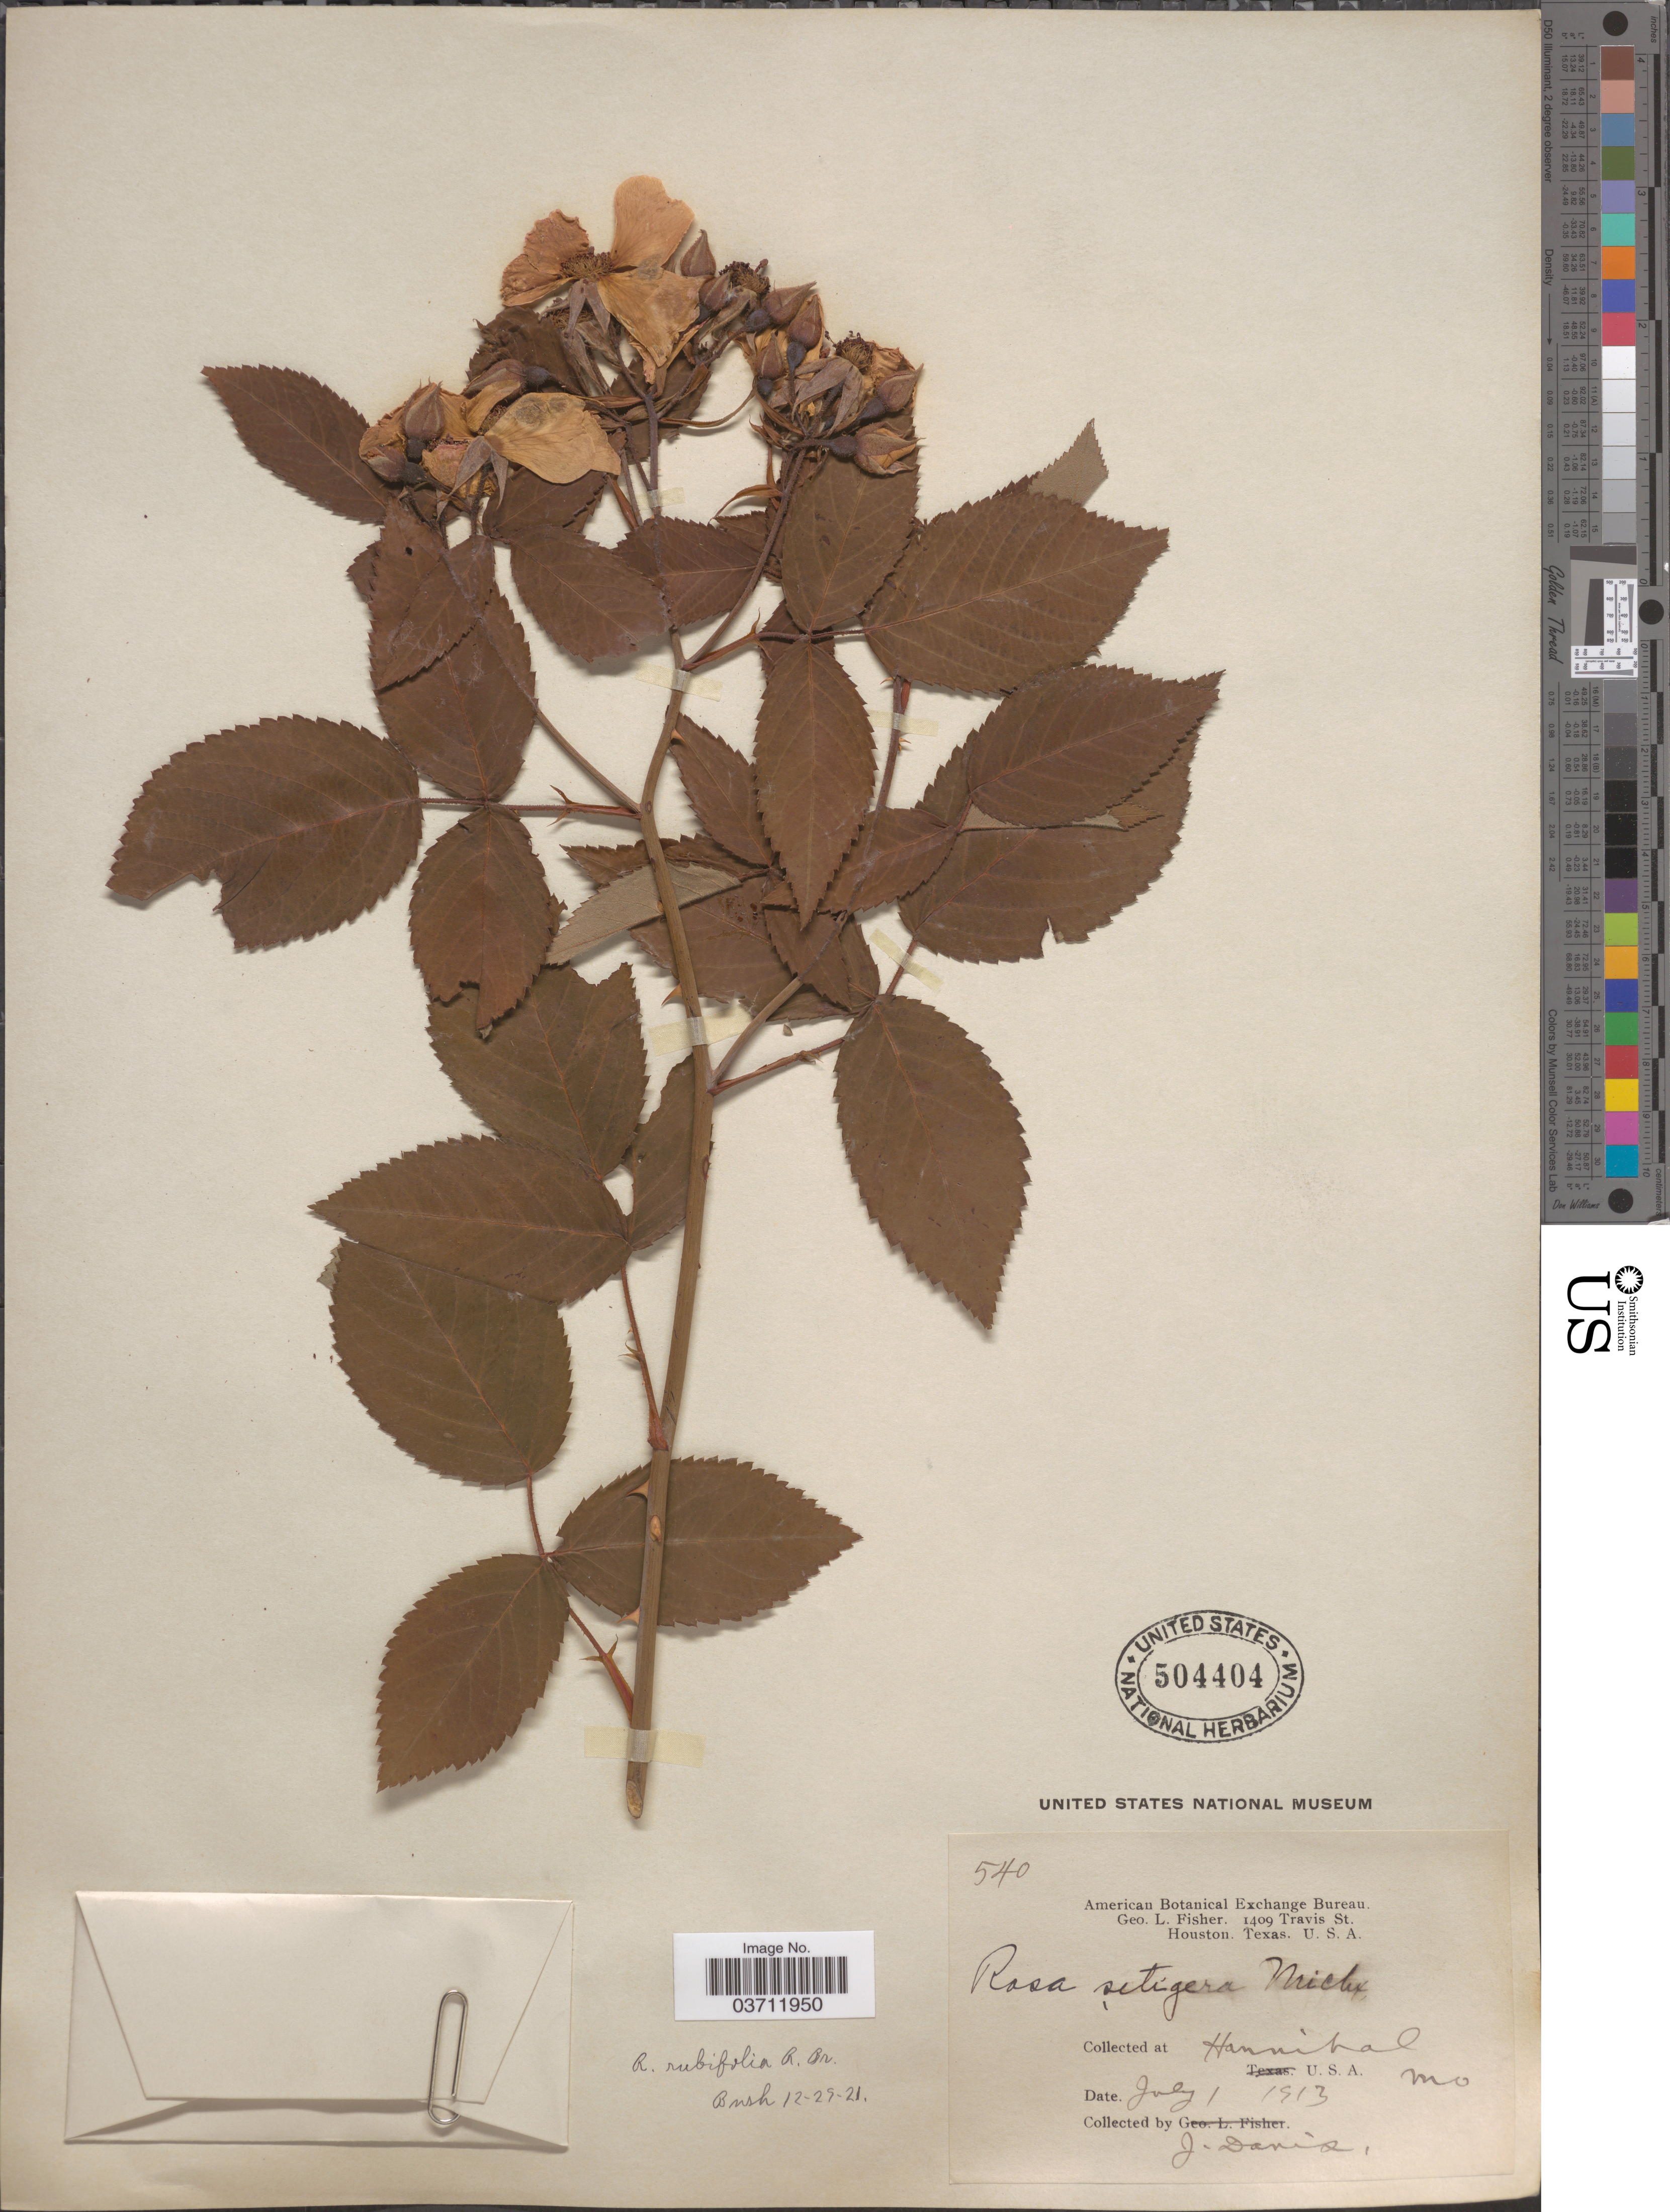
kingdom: Plantae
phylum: Tracheophyta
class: Magnoliopsida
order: Rosales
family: Rosaceae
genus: Rosa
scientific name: Rosa rubifolia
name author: R. Br.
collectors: J. Davis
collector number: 540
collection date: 1913-07-01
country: United States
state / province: Missouri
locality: Hannibal.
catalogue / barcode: US 504404